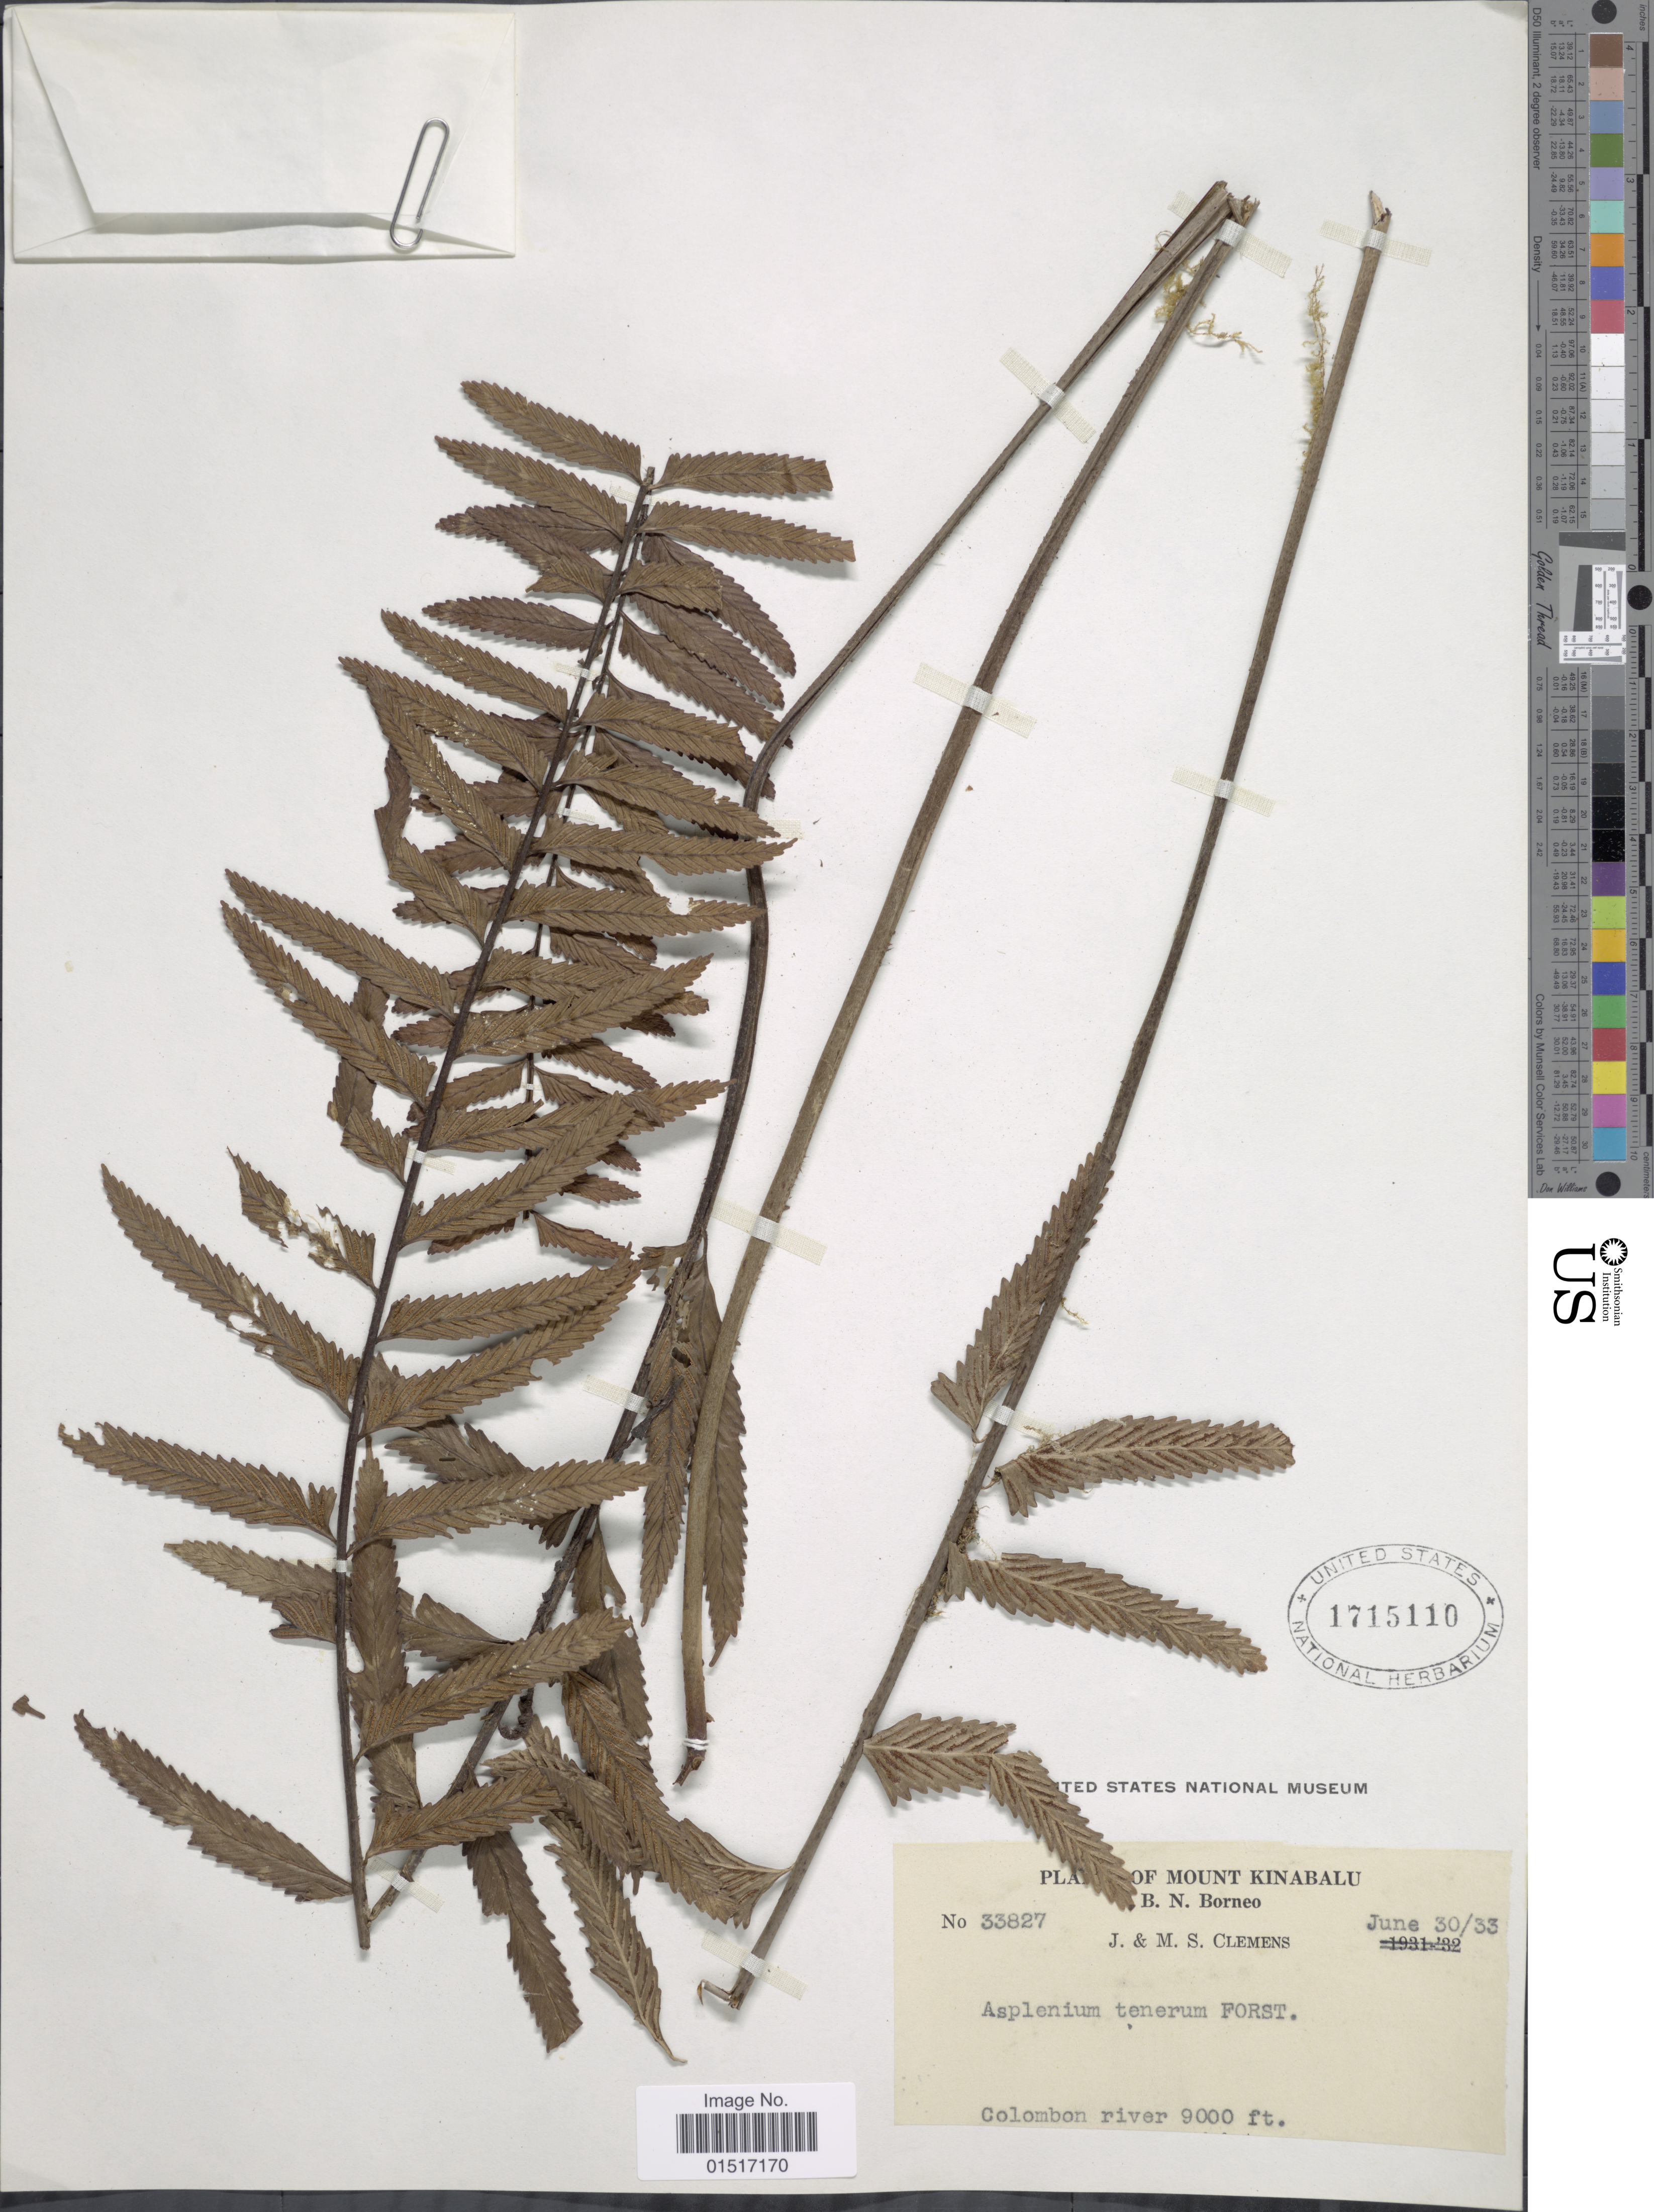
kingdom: Plantae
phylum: Tracheophyta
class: Polypodiopsida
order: Polypodiales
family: Aspleniaceae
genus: Asplenium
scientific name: Asplenium tenerum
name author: G. Forst.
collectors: J. Clemens & M. S. Clemens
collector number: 33827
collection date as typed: Transcribed d/m/y: 30/6/33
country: Malaysia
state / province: Sabah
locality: Mount Kinabalu. B. N. Borneo. Colombon river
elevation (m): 2743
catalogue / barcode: US 1715110